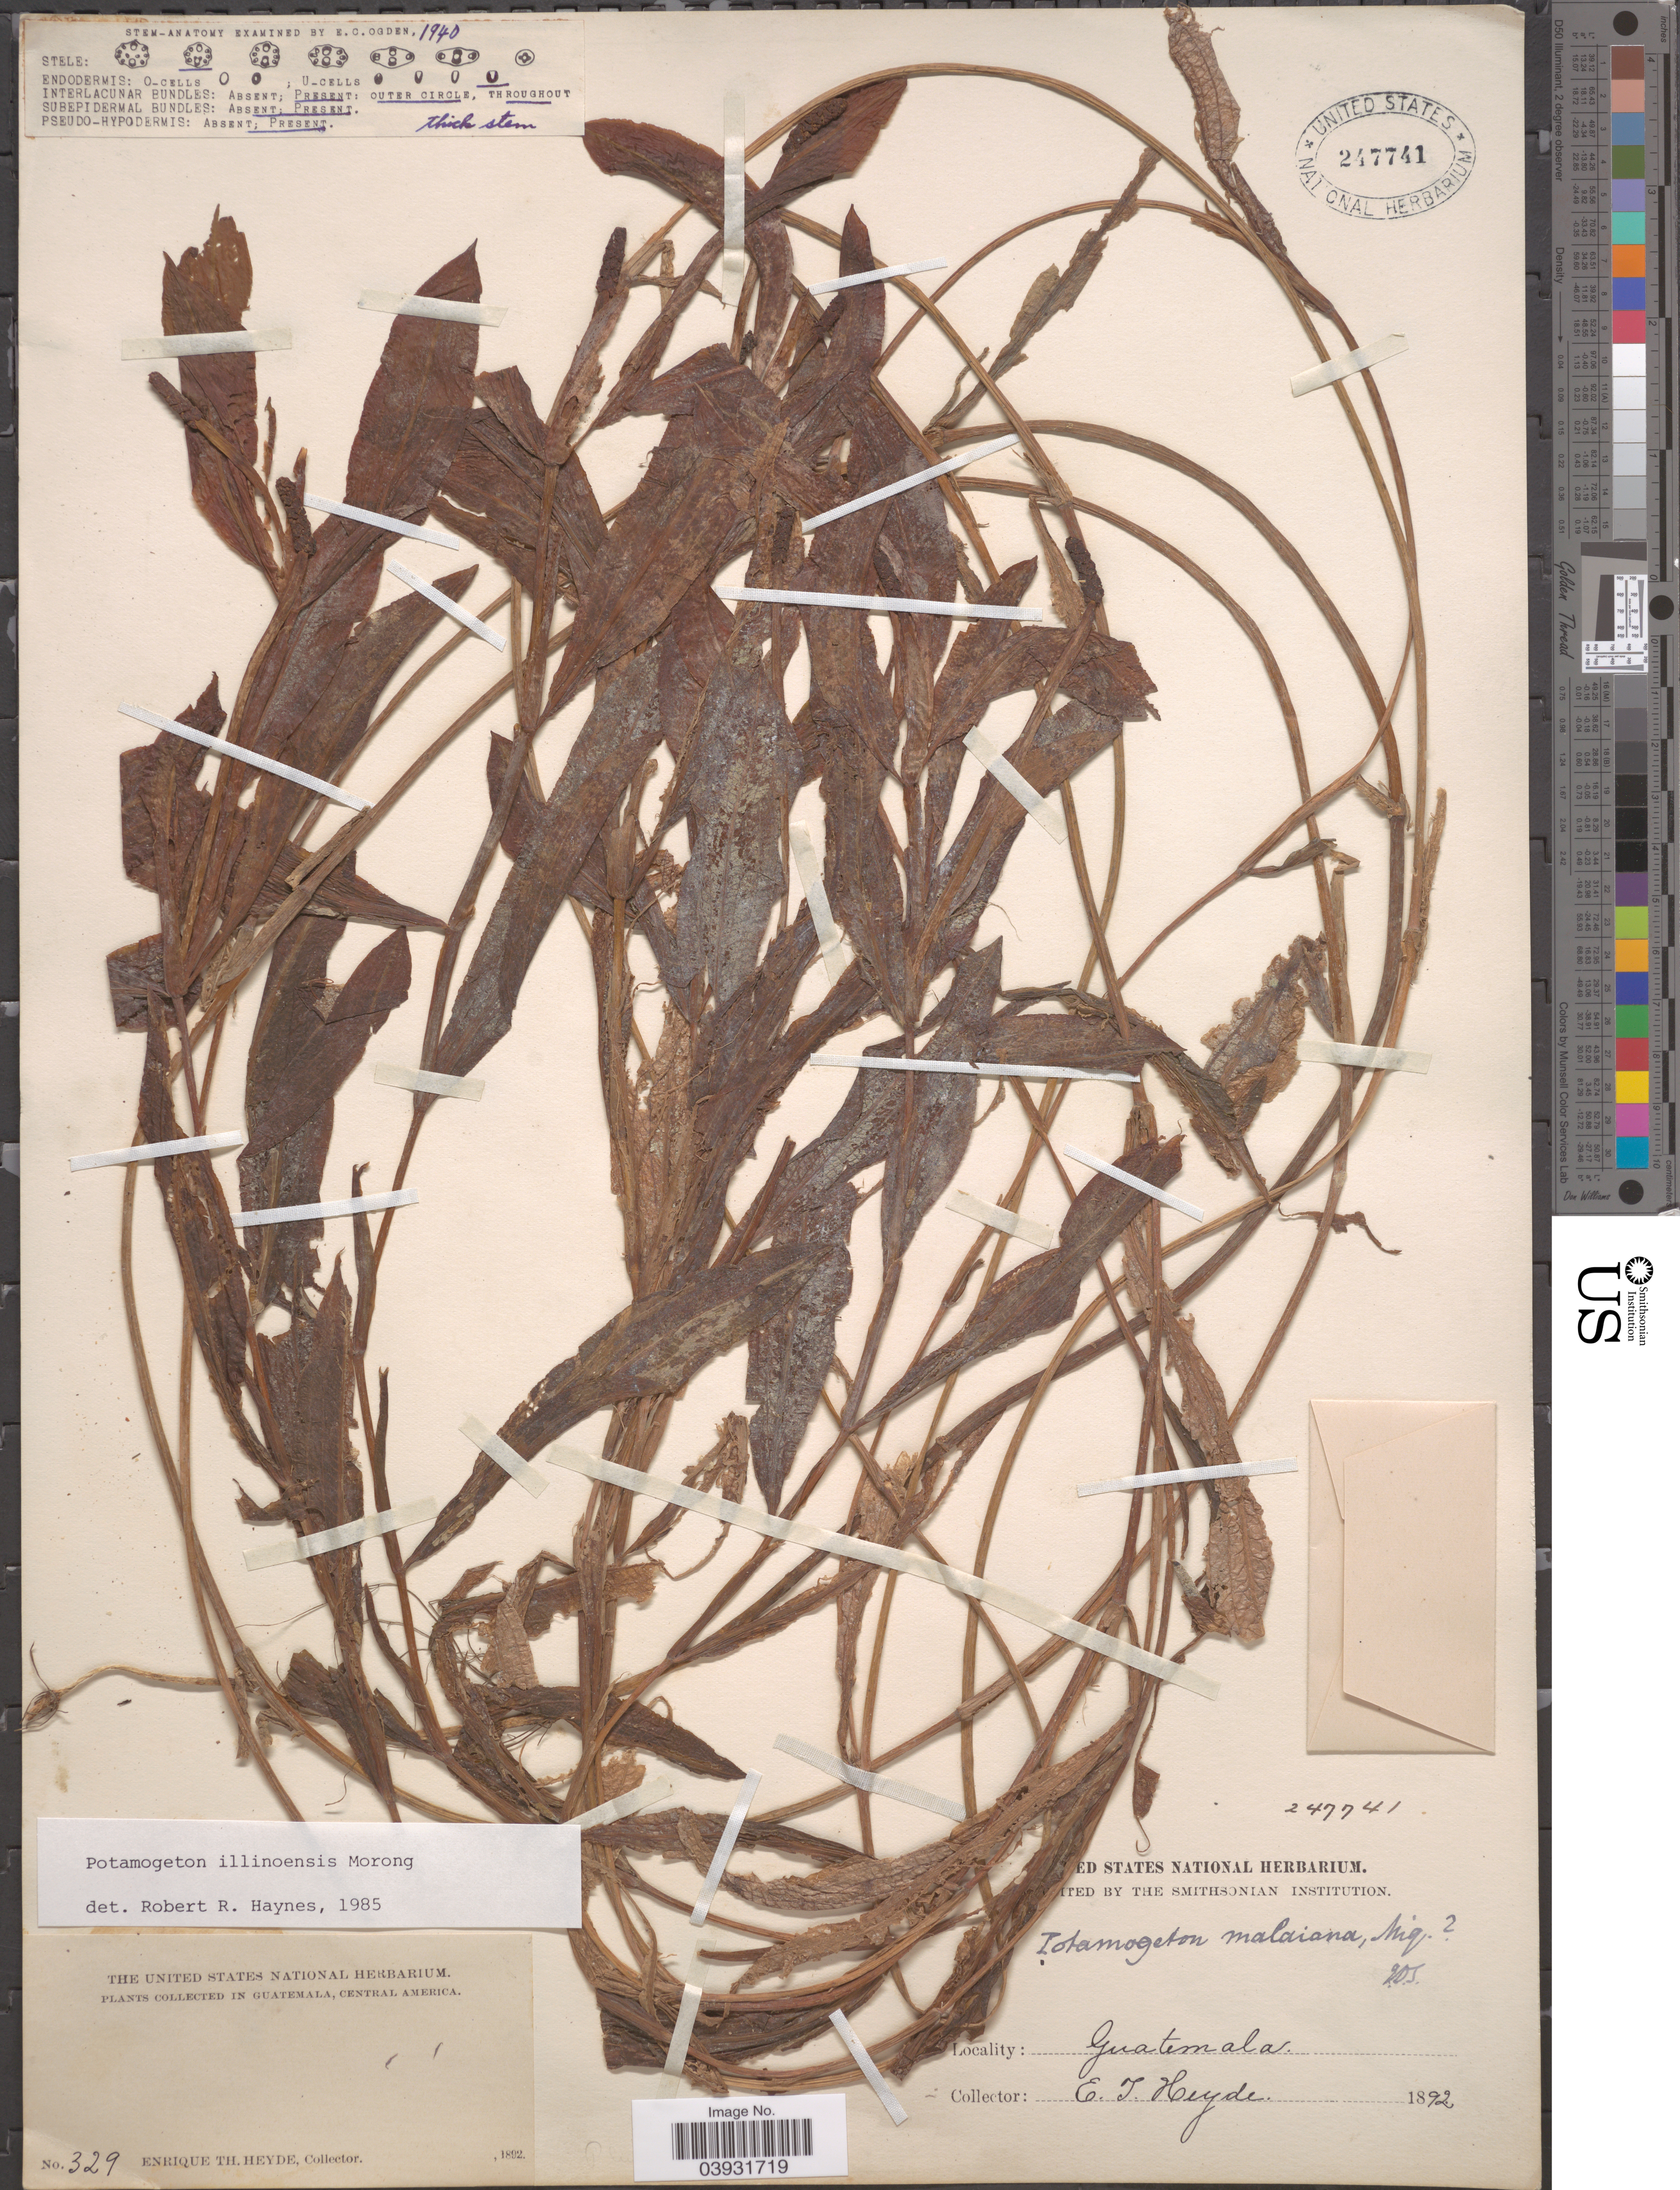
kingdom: Plantae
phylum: Tracheophyta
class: Liliopsida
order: Alismatales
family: Potamogetonaceae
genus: Potamogeton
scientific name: Potamogeton illinoensis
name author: Morong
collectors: E. T. Heyde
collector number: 329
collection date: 1892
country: Guatemala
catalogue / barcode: US 247741